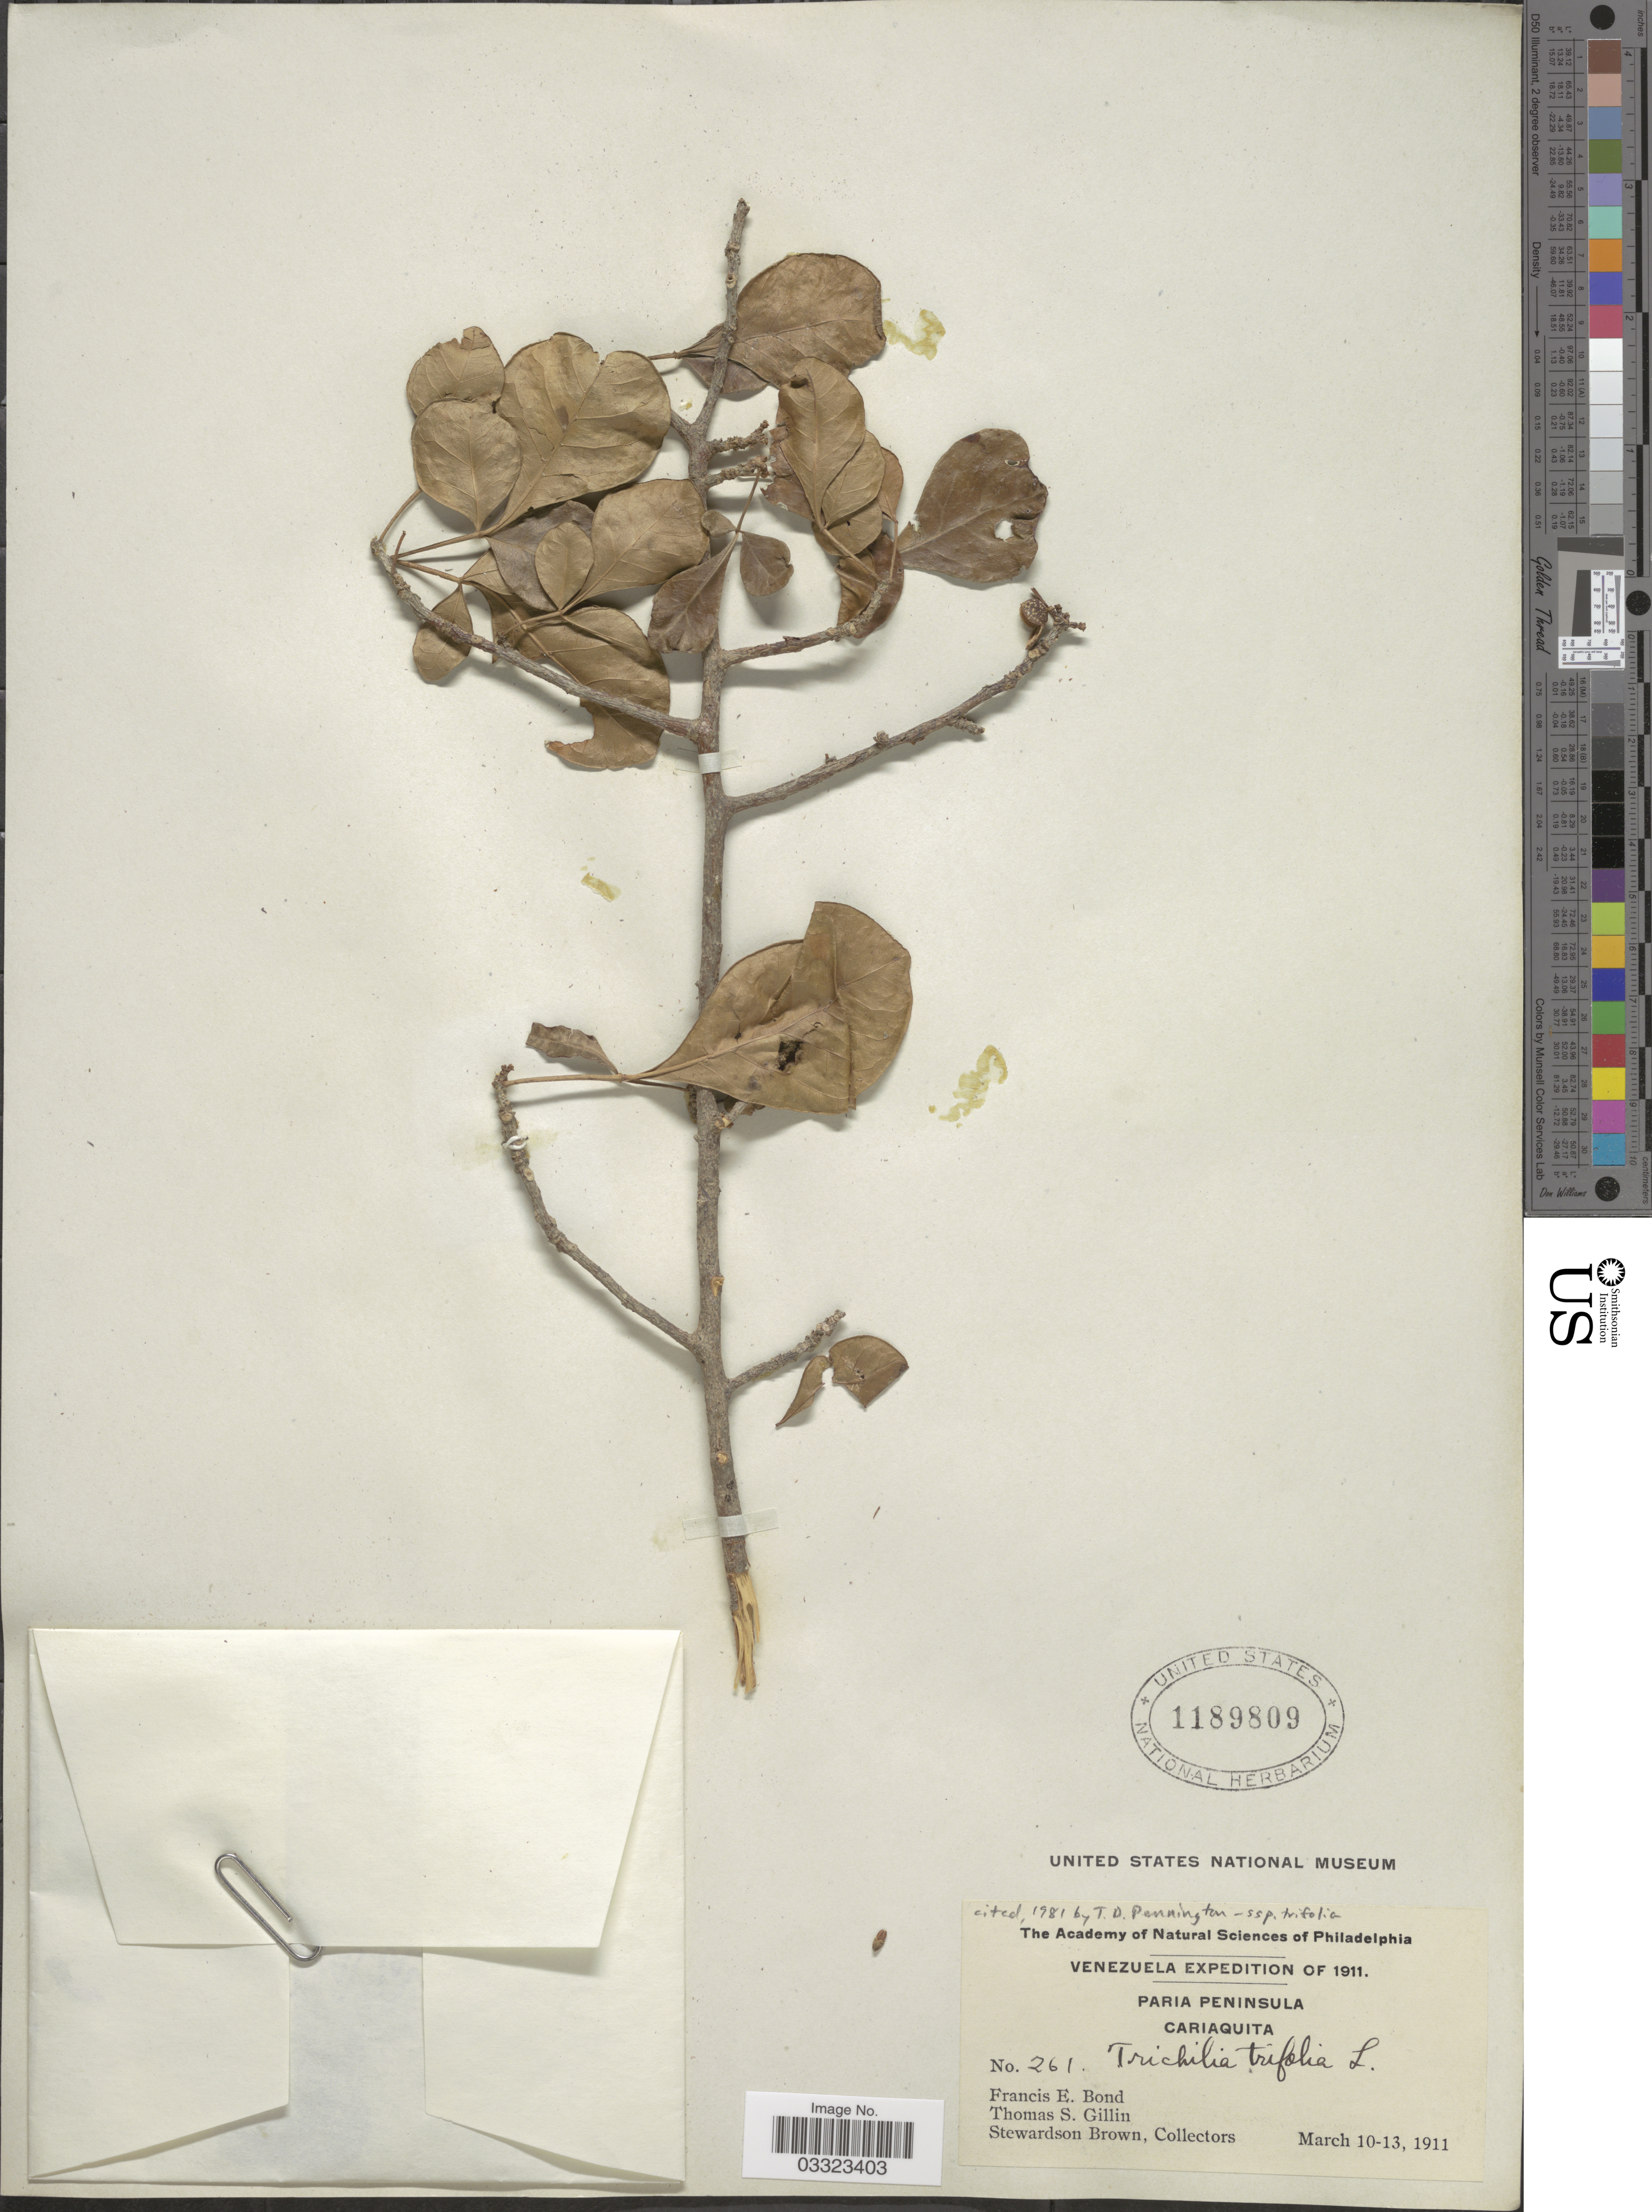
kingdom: Plantae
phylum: Tracheophyta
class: Magnoliopsida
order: Sapindales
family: Meliaceae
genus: Trichilia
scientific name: Trichilia trifolia subsp. trifolia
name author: L.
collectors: F. Bond, T. Gillin & S. Brown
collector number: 261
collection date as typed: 10-13 March 1911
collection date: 1911-03-10/1911-03-13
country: Venezuela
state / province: Sucre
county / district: Valdez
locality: Paria Peninsula, Cariaquito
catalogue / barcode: US 1189809